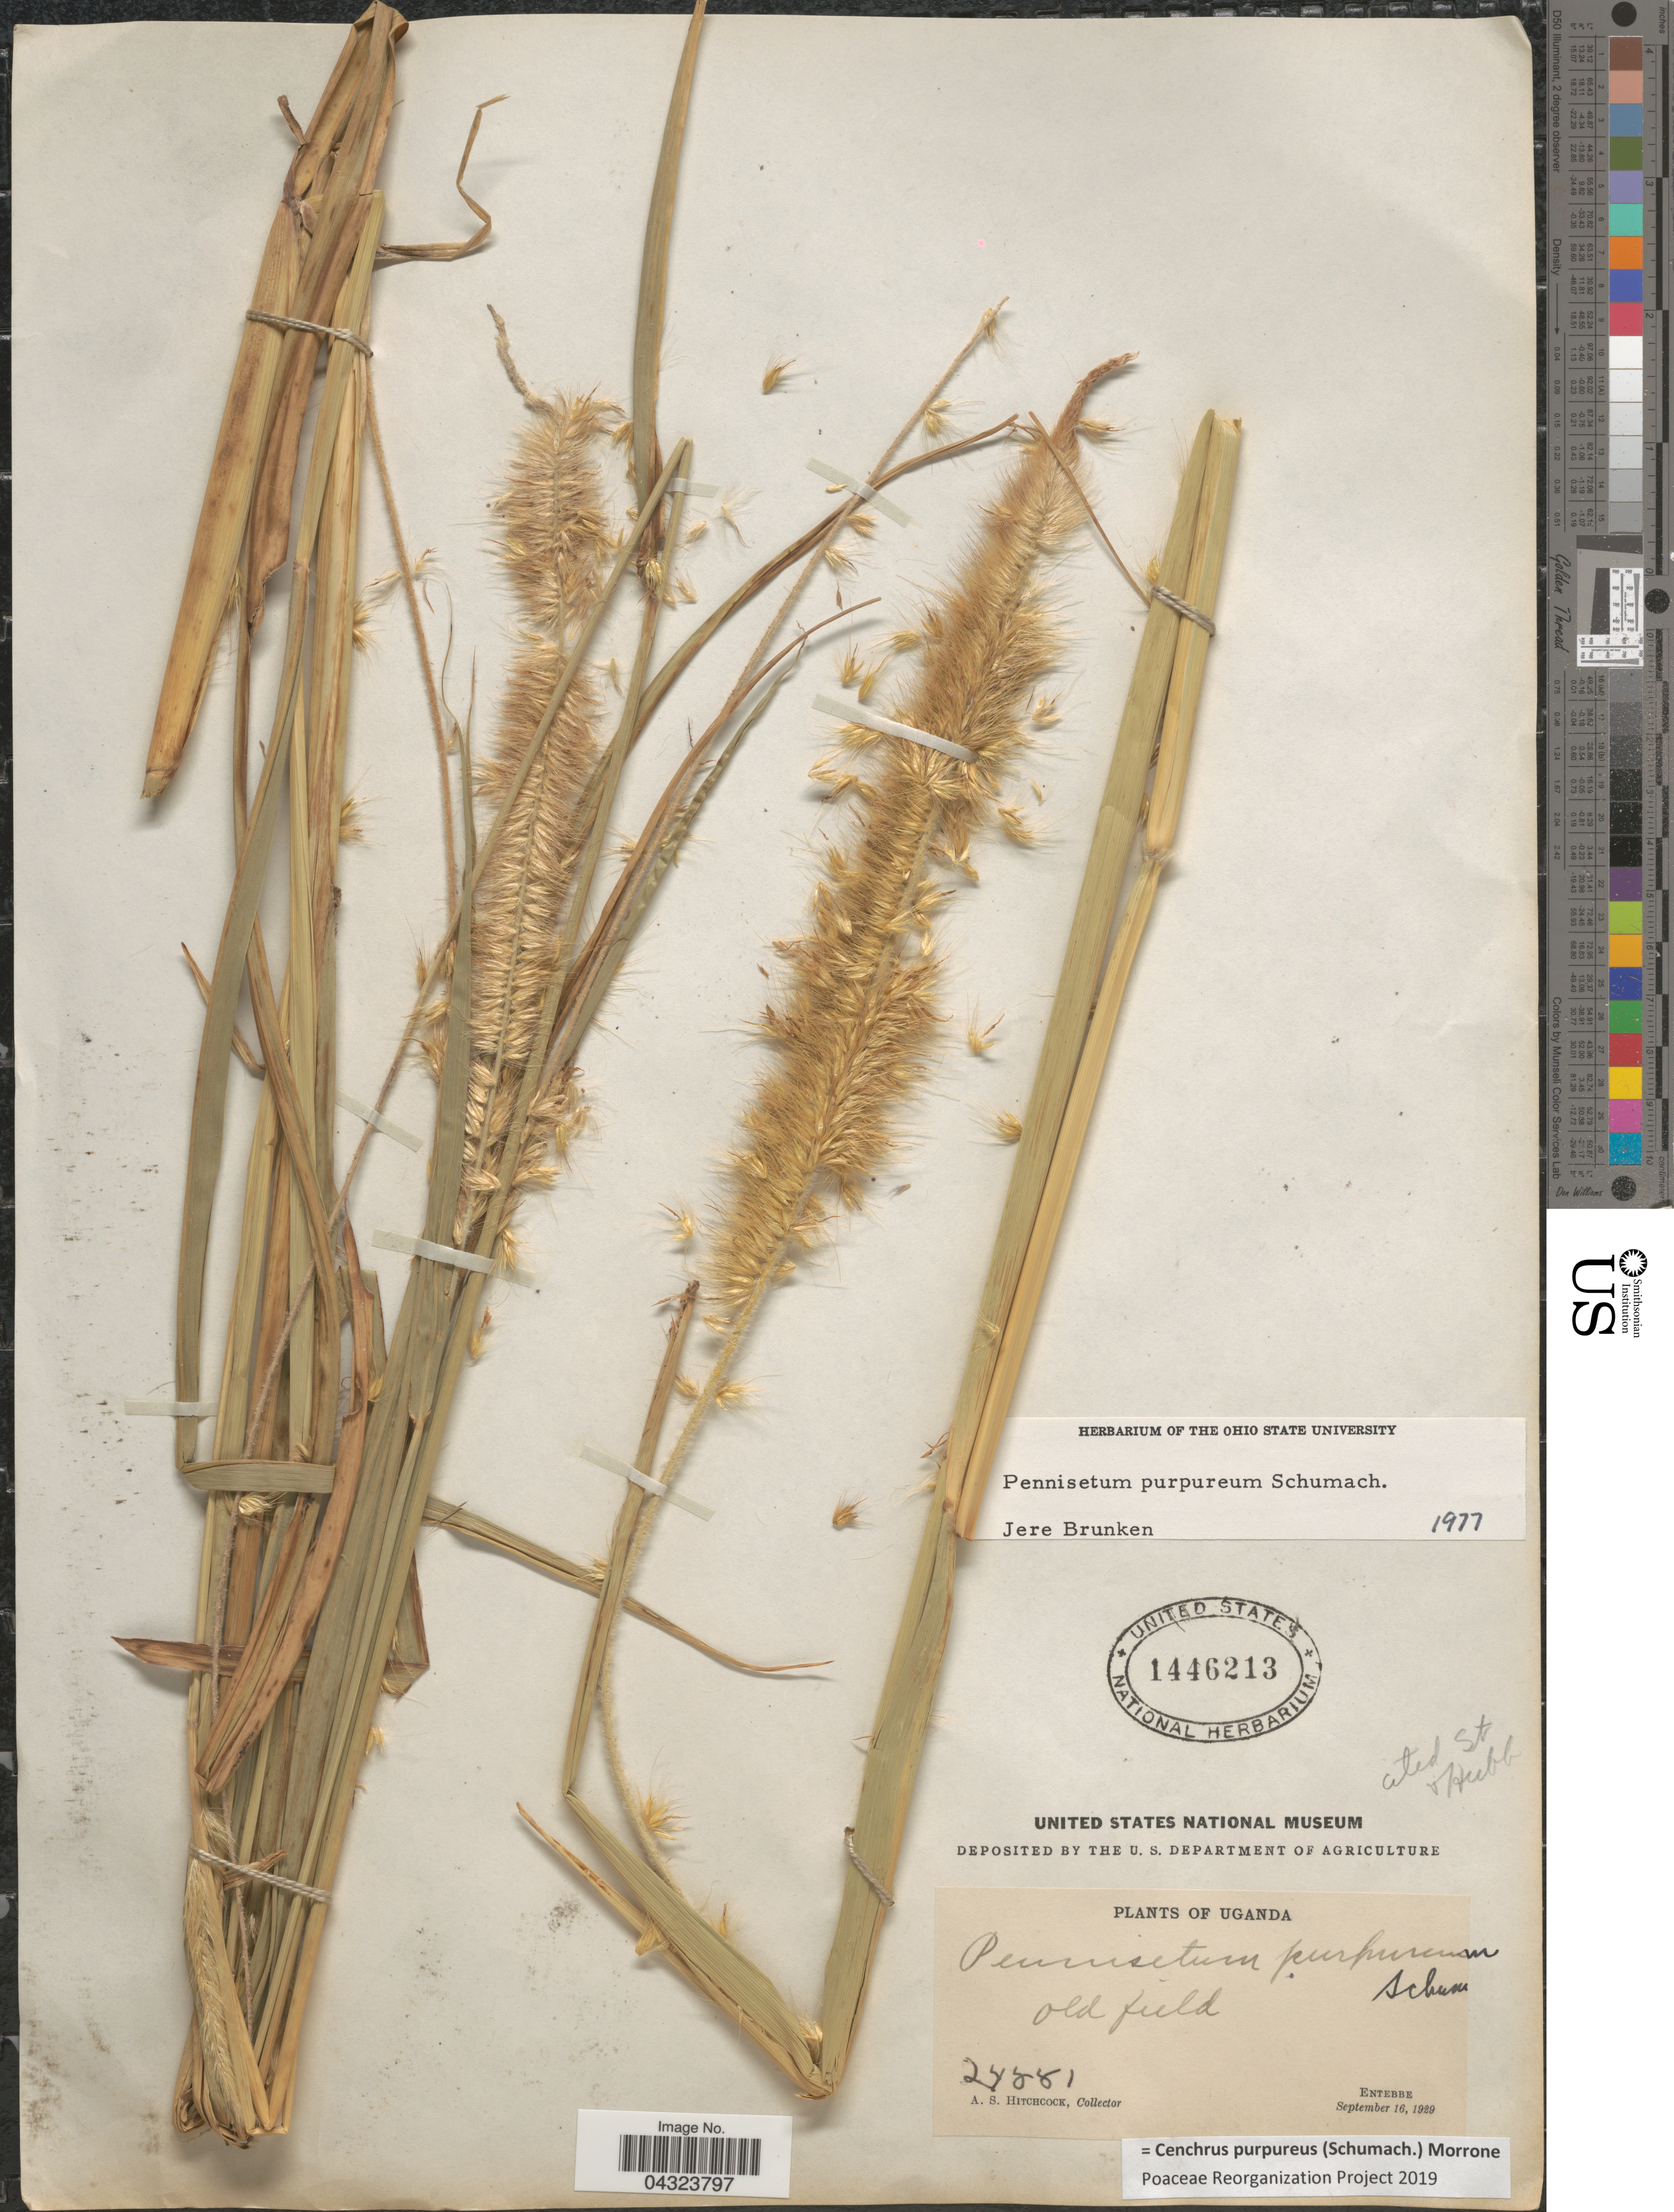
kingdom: Plantae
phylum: Tracheophyta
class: Liliopsida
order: Poales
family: Poaceae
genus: Cenchrus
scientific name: Cenchrus purpureus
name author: (Schumach.) Morrone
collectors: A. S. Hitchcock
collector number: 24881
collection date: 1929-09-16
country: Uganda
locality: Entebbe.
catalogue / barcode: US 1446213